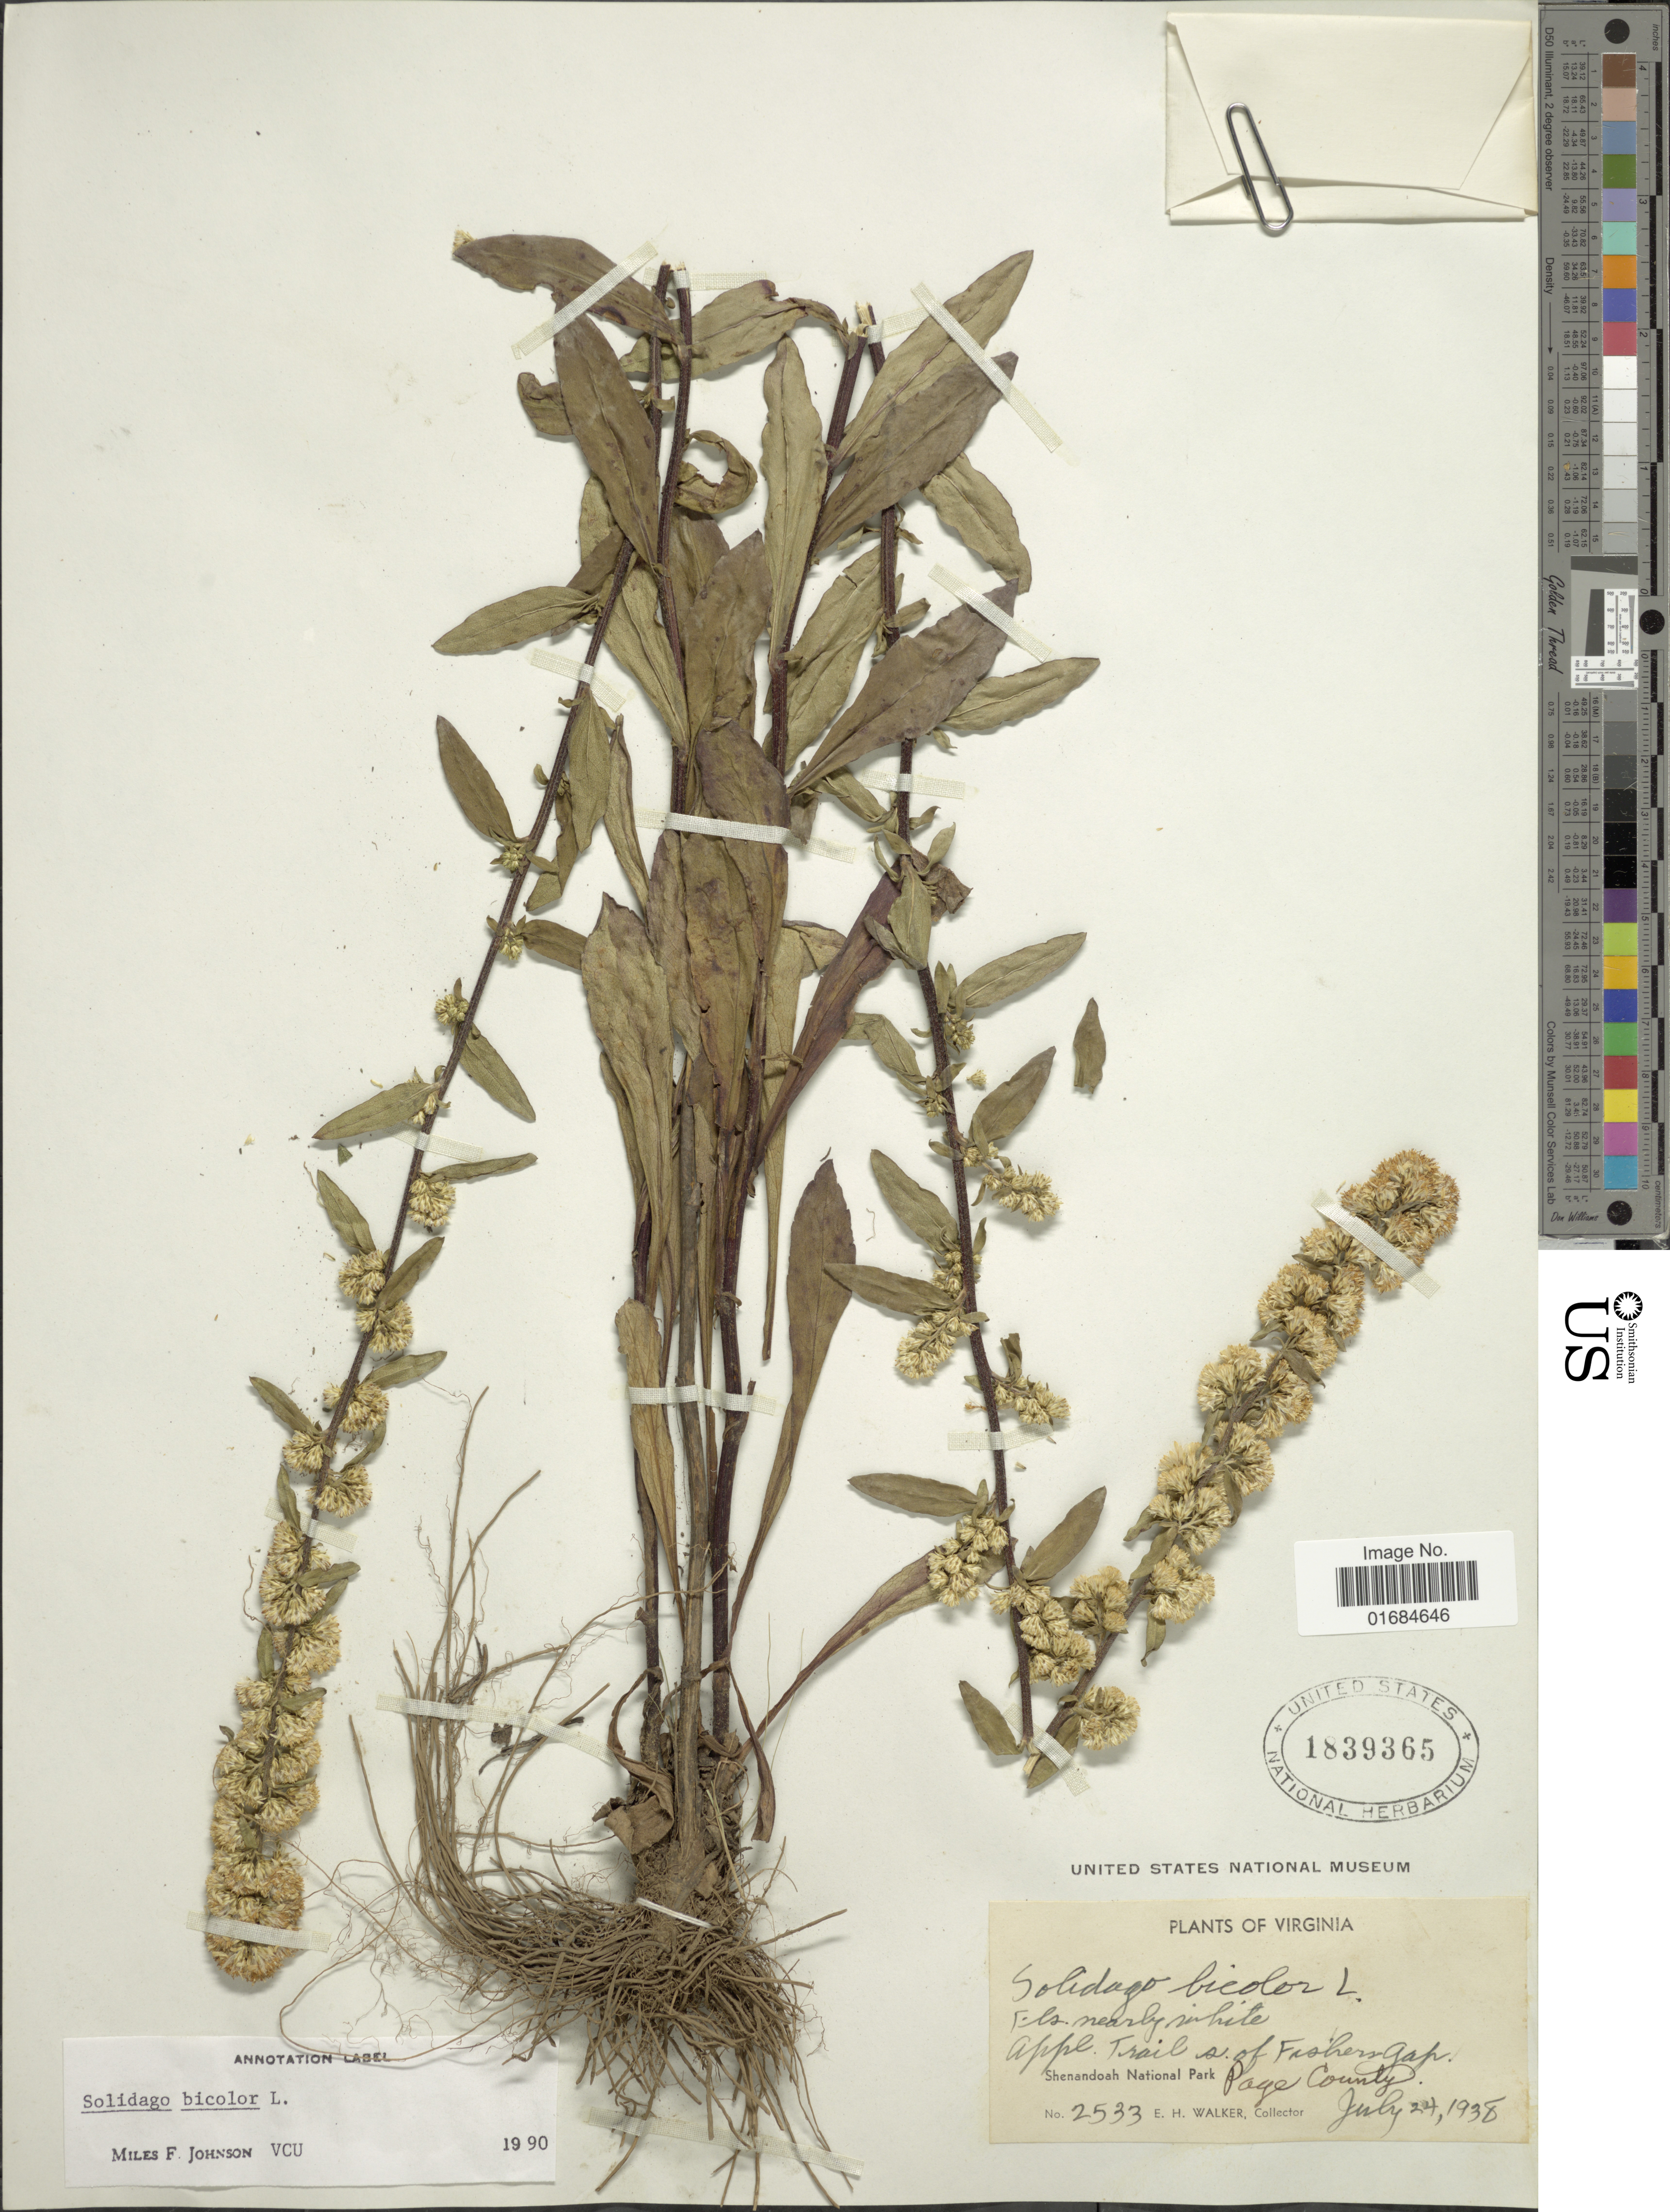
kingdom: Plantae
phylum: Tracheophyta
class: Magnoliopsida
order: Asterales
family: Asteraceae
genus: Solidago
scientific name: Solidago bicolor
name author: L.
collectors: E. H. Walker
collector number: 2533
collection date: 1938-07-24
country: United States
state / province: Virginia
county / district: Madison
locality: S of Fishers Gap, Shenandoah National Park, Paye or Madison County.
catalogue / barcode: US 1839365